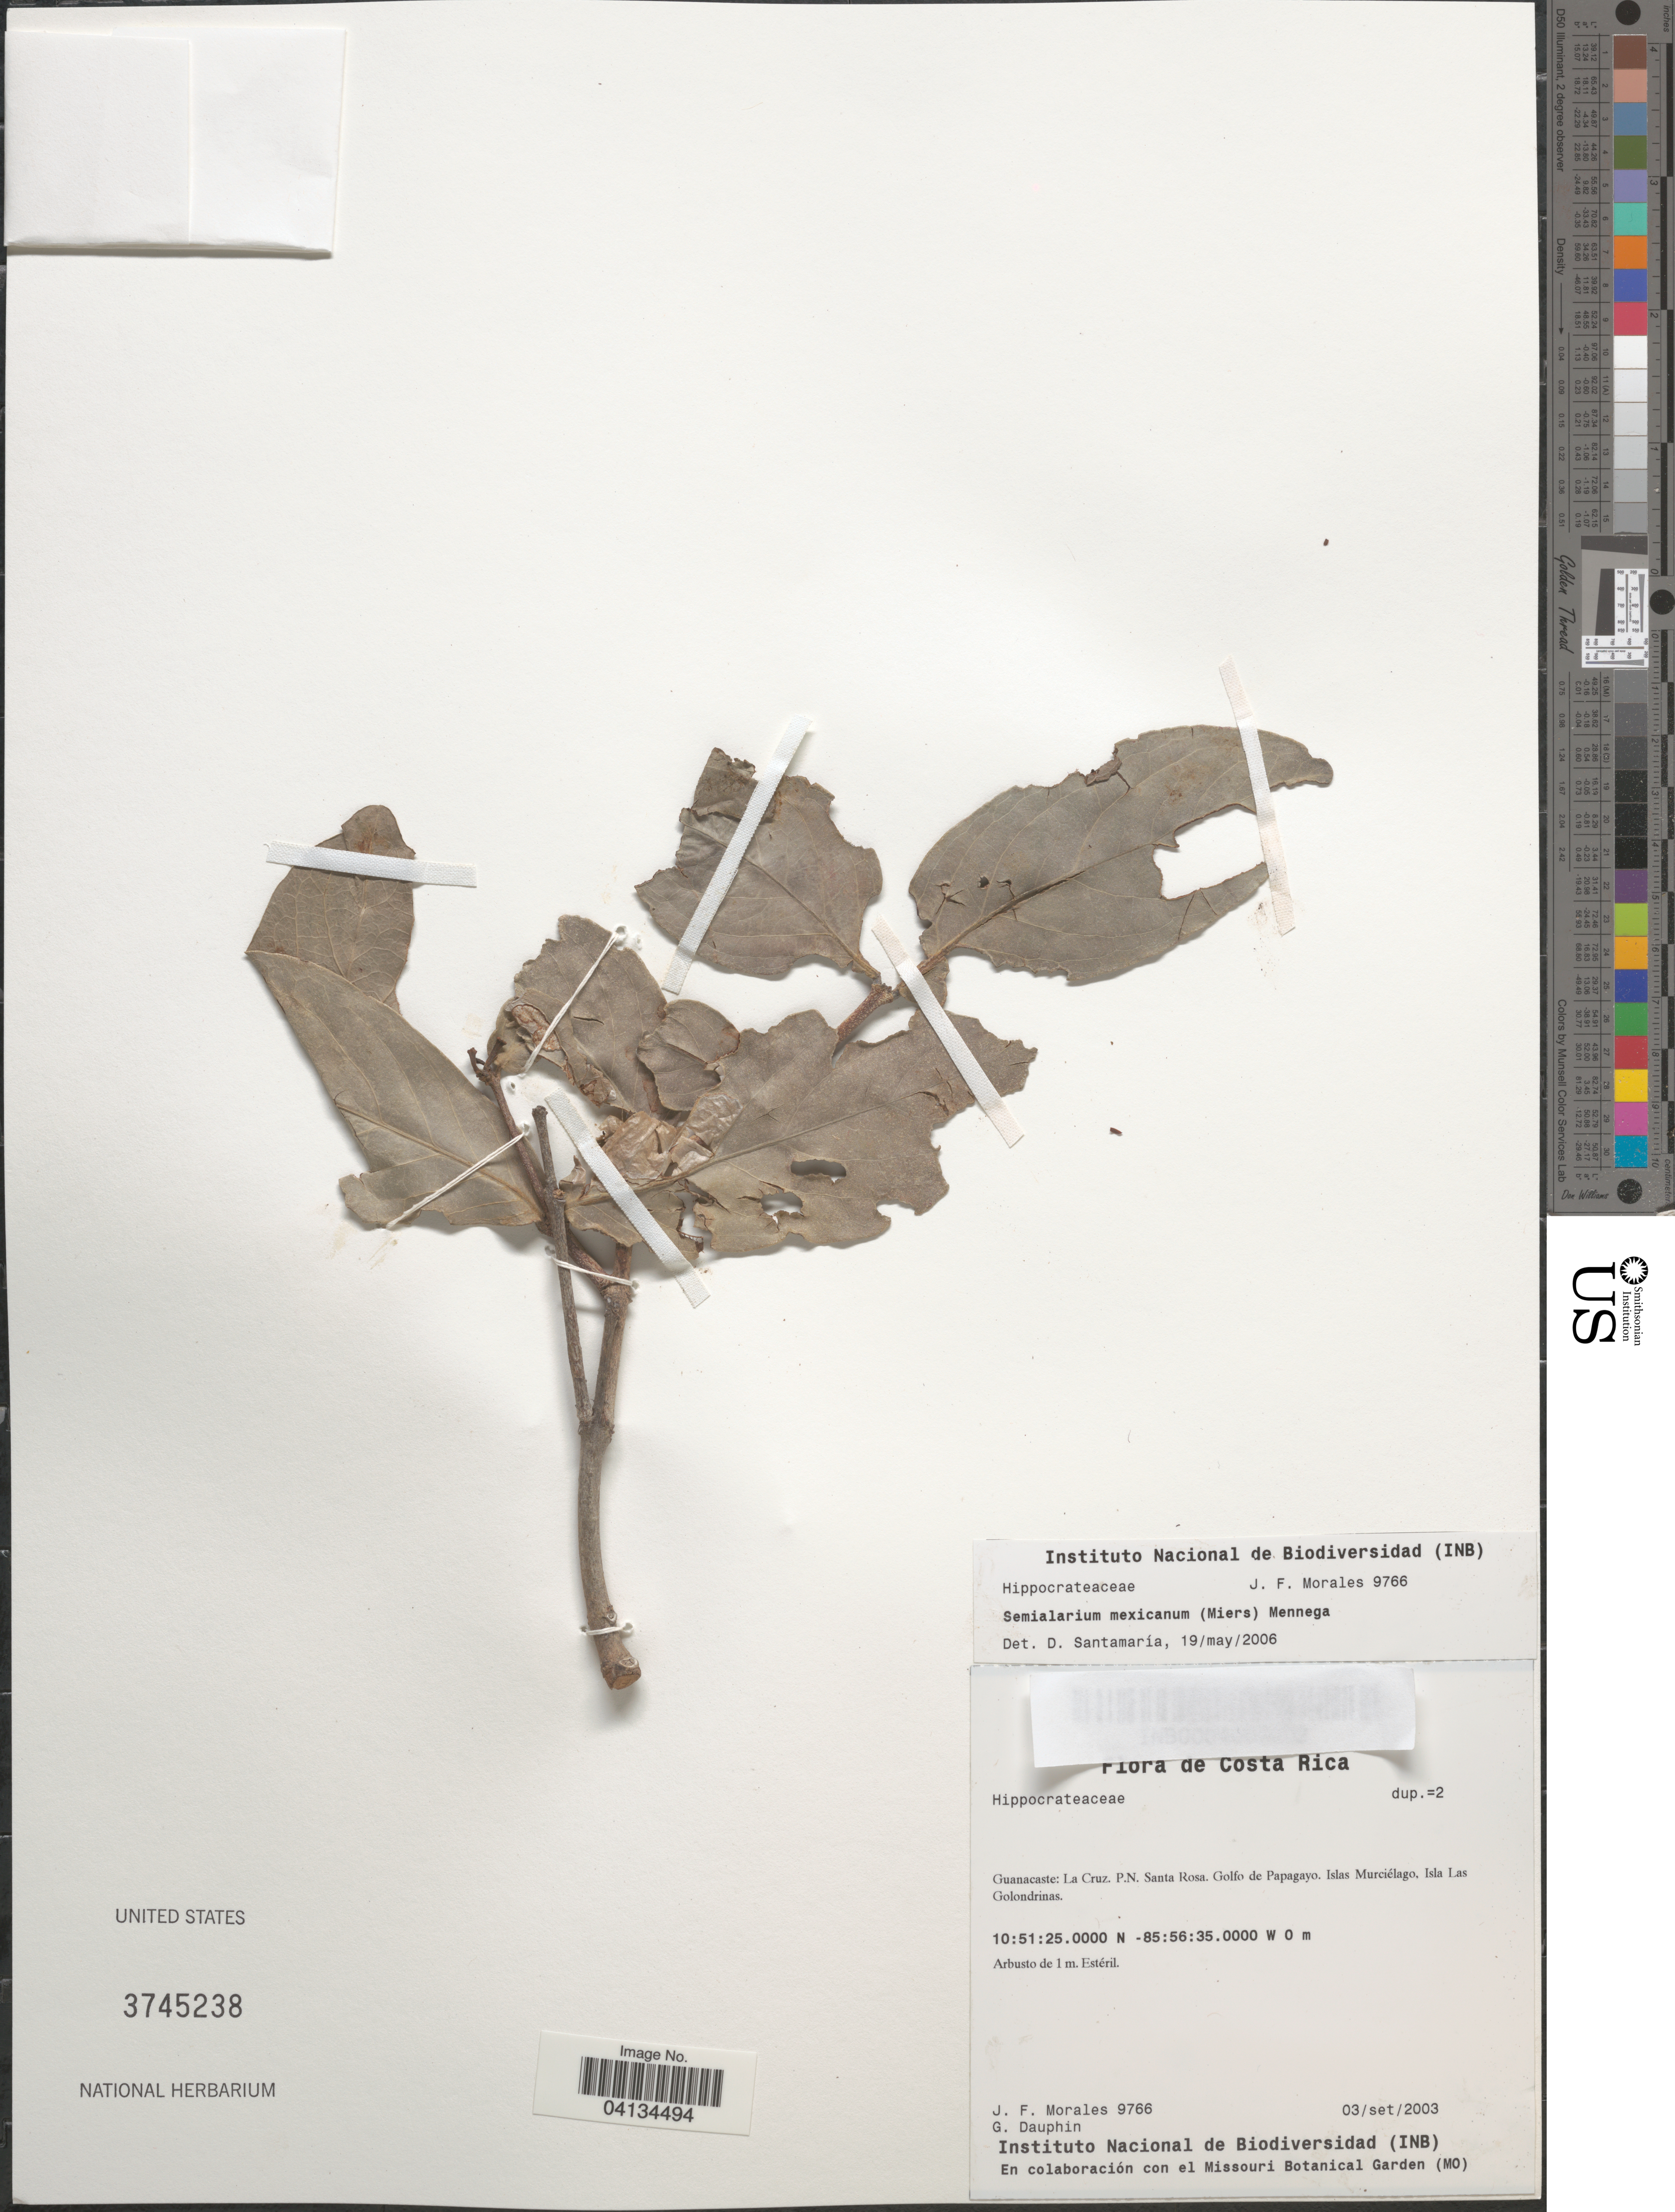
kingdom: Plantae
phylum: Tracheophyta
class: Magnoliopsida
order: Celastrales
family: Celastraceae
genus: Semialarium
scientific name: Semialarium mexicanum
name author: (Miers) Mennega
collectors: J. Morales & G. Dauphin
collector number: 9766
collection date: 2003-09-03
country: Costa Rica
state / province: Guanacaste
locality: La Cruz. P.N. Santa Rosa. Golfo de Papagayo. Islas Murciélago, Isla Las Golondrinas.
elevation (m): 0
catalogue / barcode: US 3745238